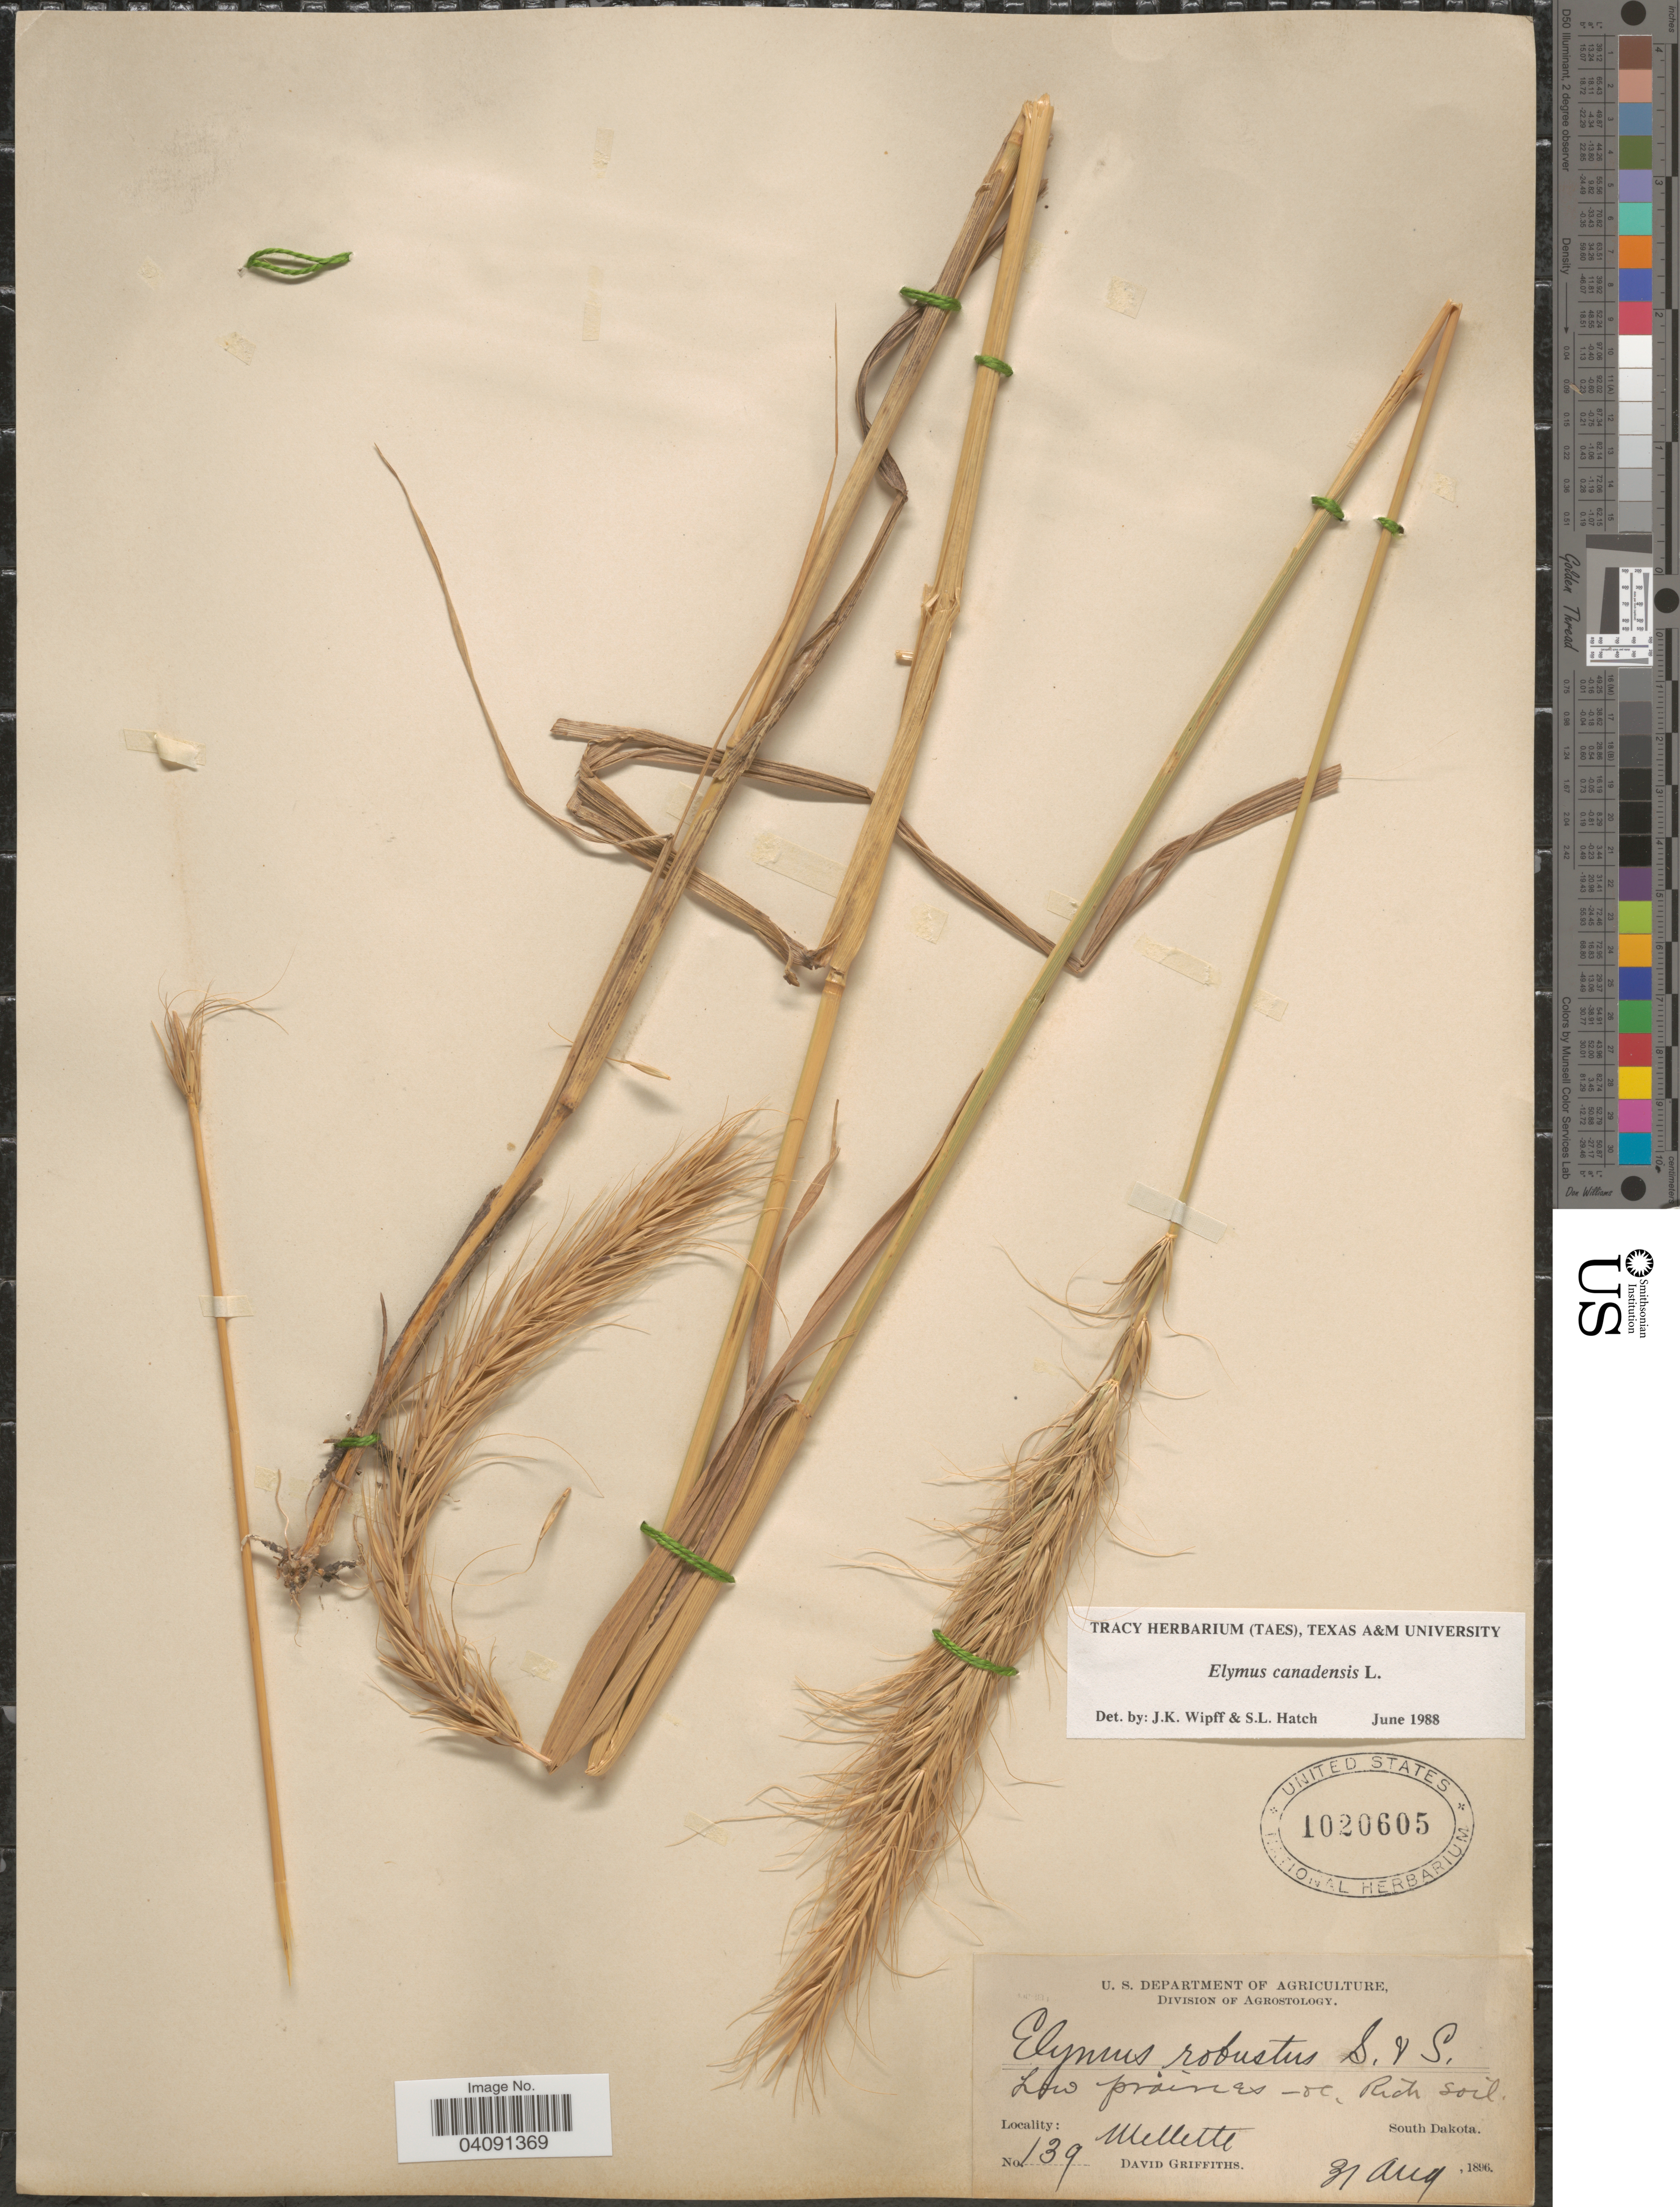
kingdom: Plantae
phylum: Tracheophyta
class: Liliopsida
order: Poales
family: Poaceae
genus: Elymus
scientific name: Elymus canadensis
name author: L.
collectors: D. Griffiths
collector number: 139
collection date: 1896-08-31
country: United States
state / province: South Dakota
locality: Mellette.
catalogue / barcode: US 1020605